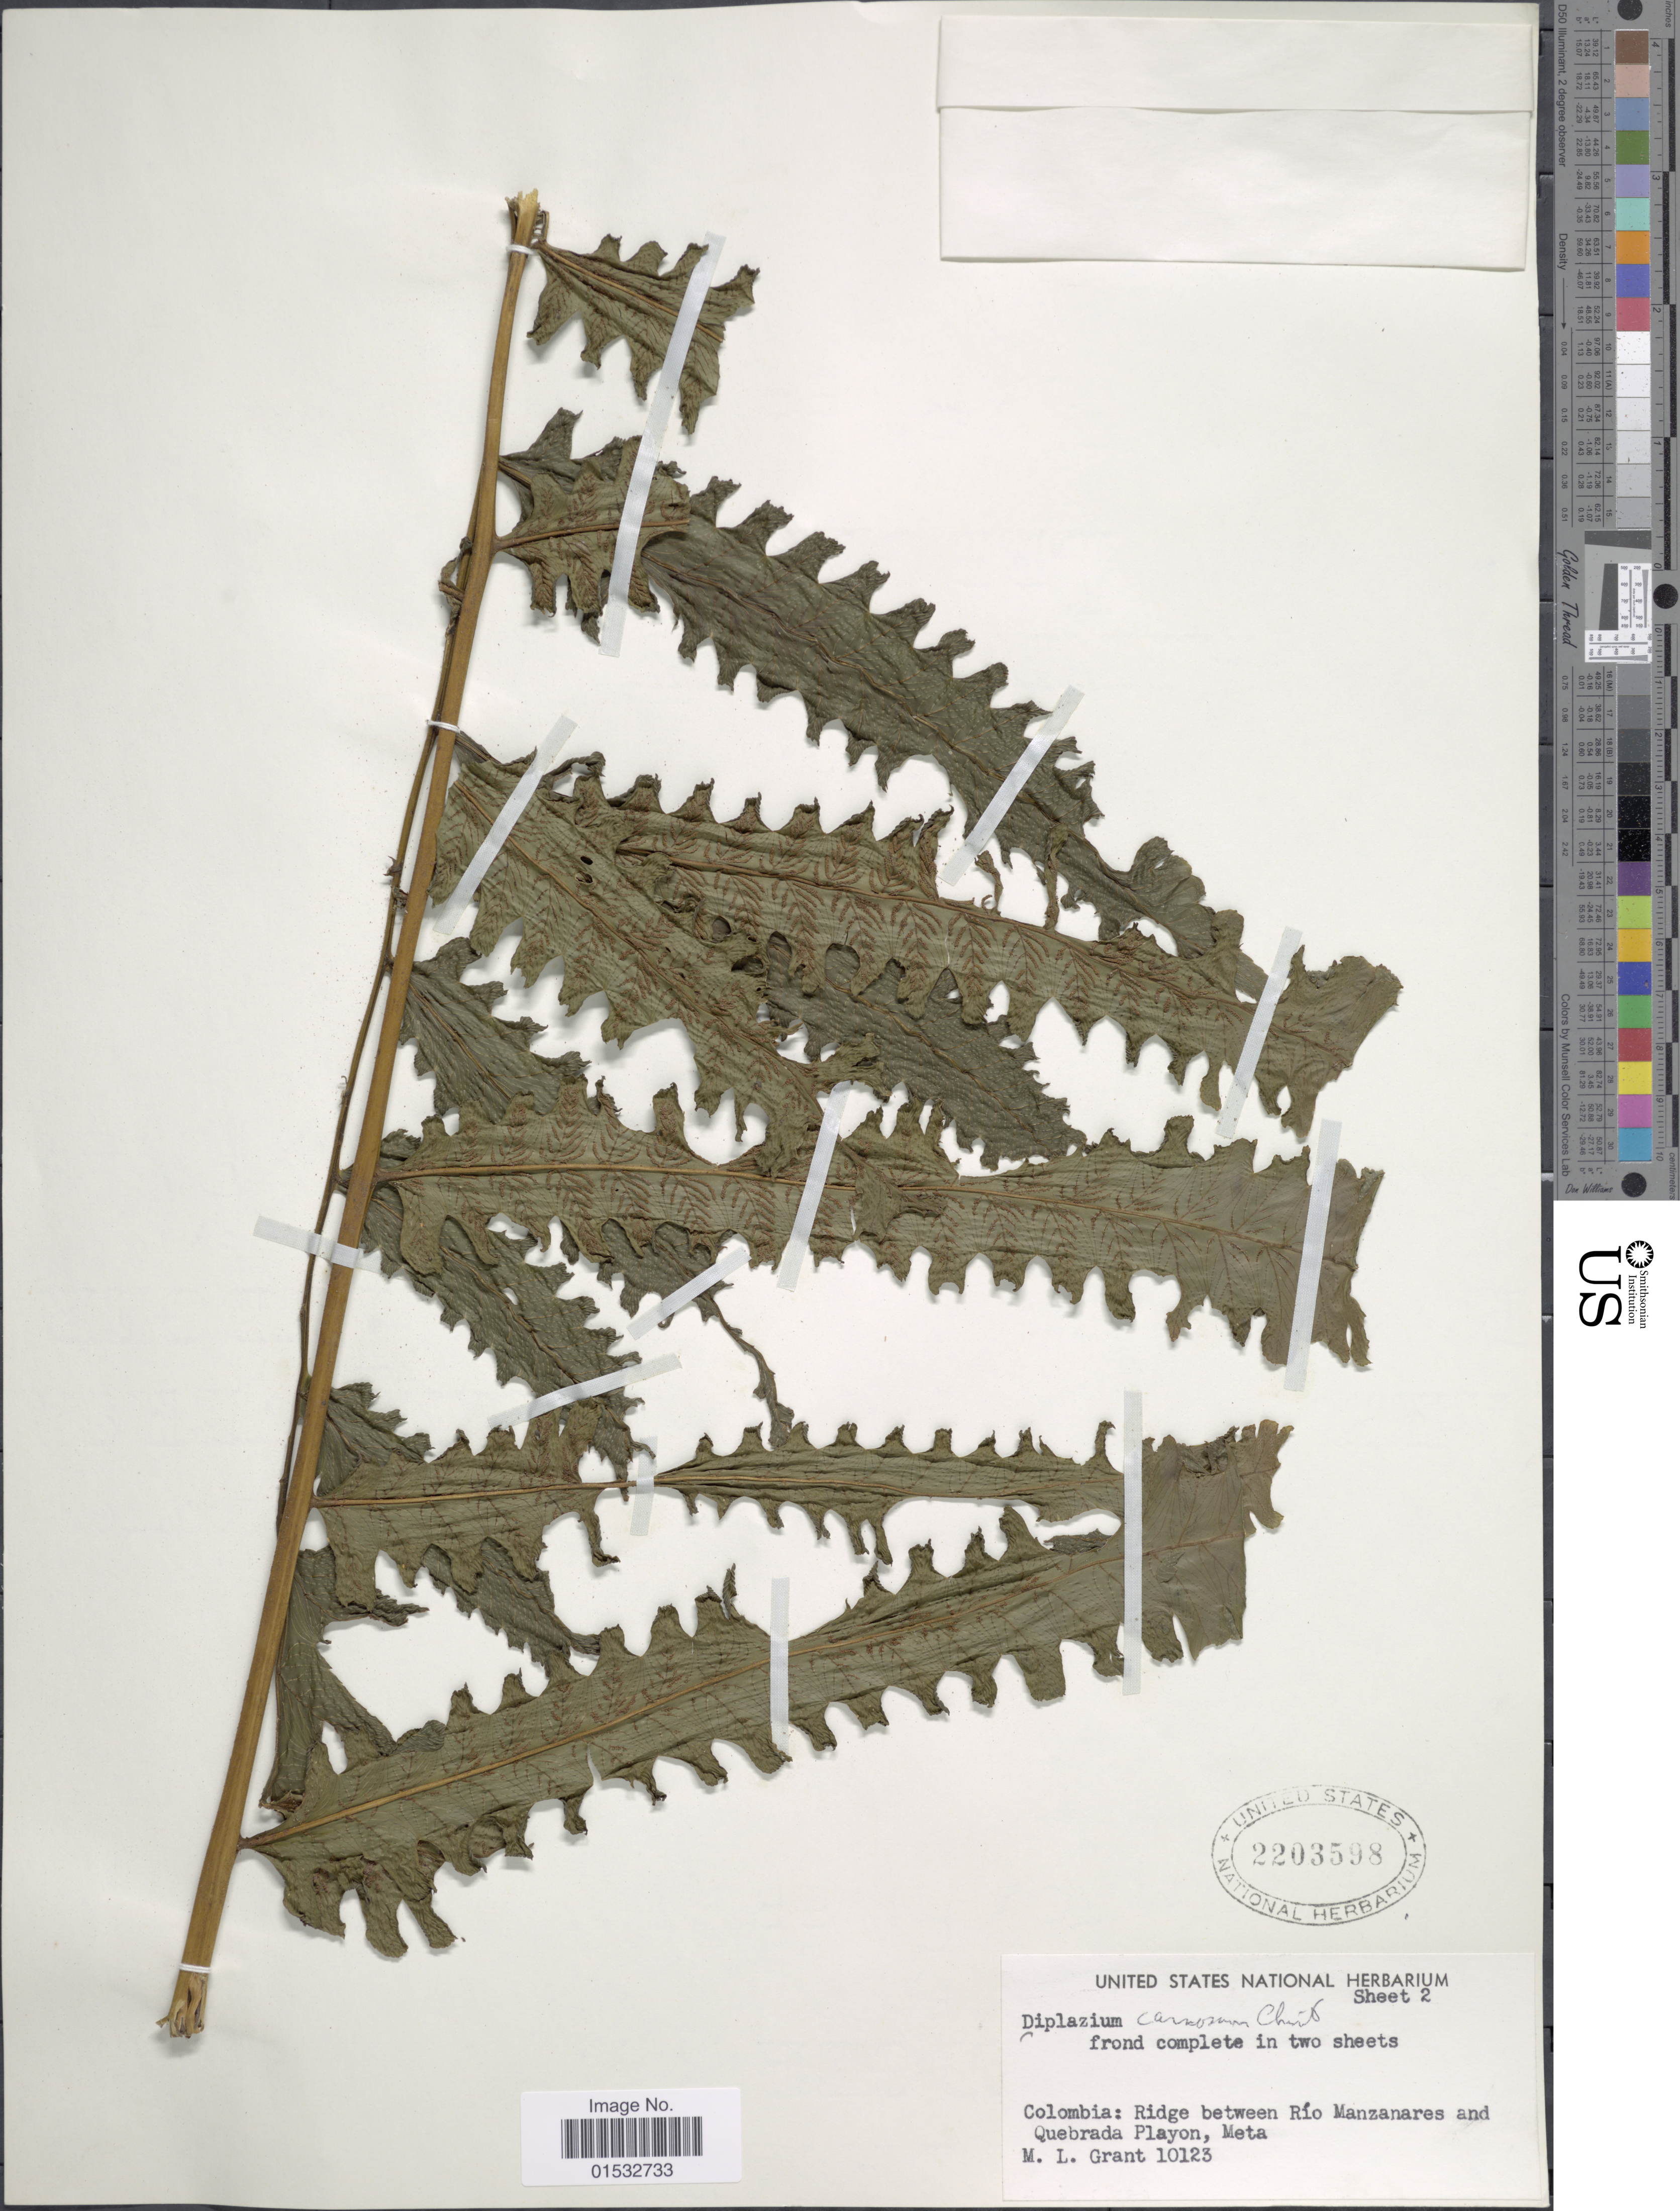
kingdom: Plantae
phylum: Tracheophyta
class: Polypodiopsida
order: Polypodiales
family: Athyriaceae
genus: Diplazium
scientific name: Diplazium carnosum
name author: Christ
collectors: M. L. Grant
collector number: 10123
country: Colombia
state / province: Meta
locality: Ridge between Río Manzanares and Quebrada Playon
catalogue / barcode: US 2203598